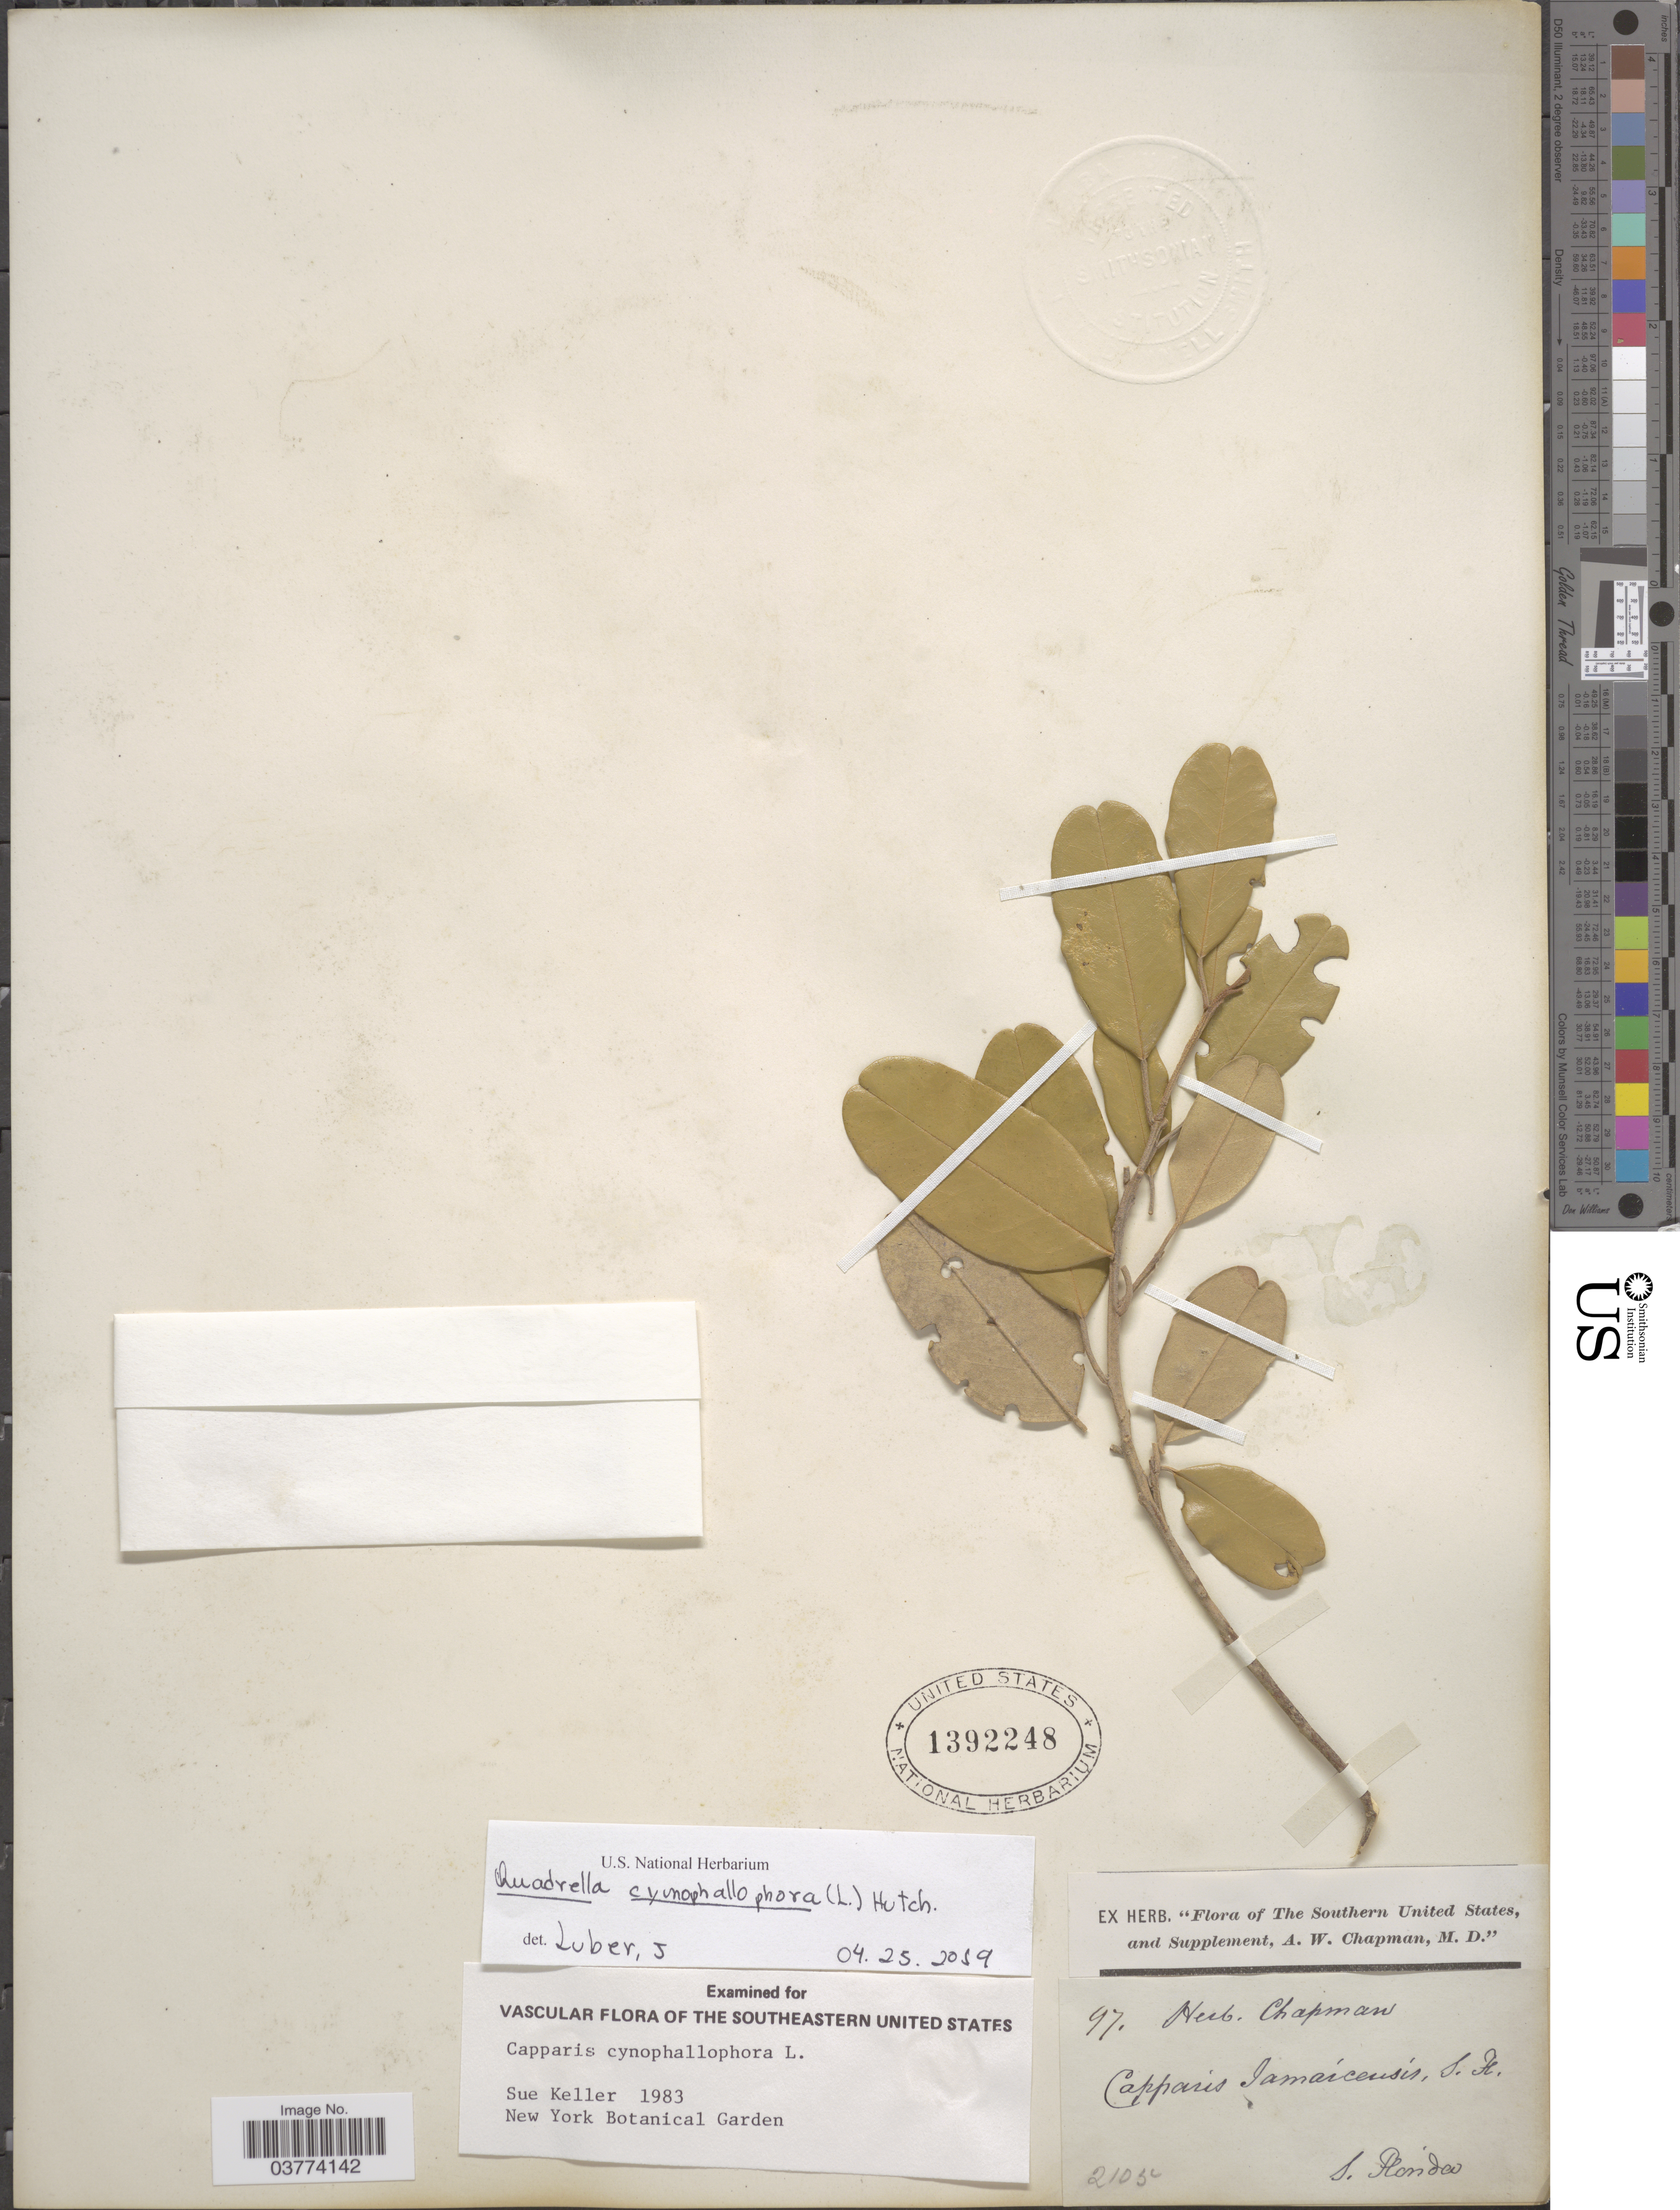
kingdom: Plantae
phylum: Tracheophyta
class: Magnoliopsida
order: Brassicales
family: Capparaceae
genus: Quadrella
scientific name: Quadrella cynophallophora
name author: (L.) Hutch.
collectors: ex herb. Chapman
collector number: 97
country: United States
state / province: Florida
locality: S. Florida.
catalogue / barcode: US 1392248